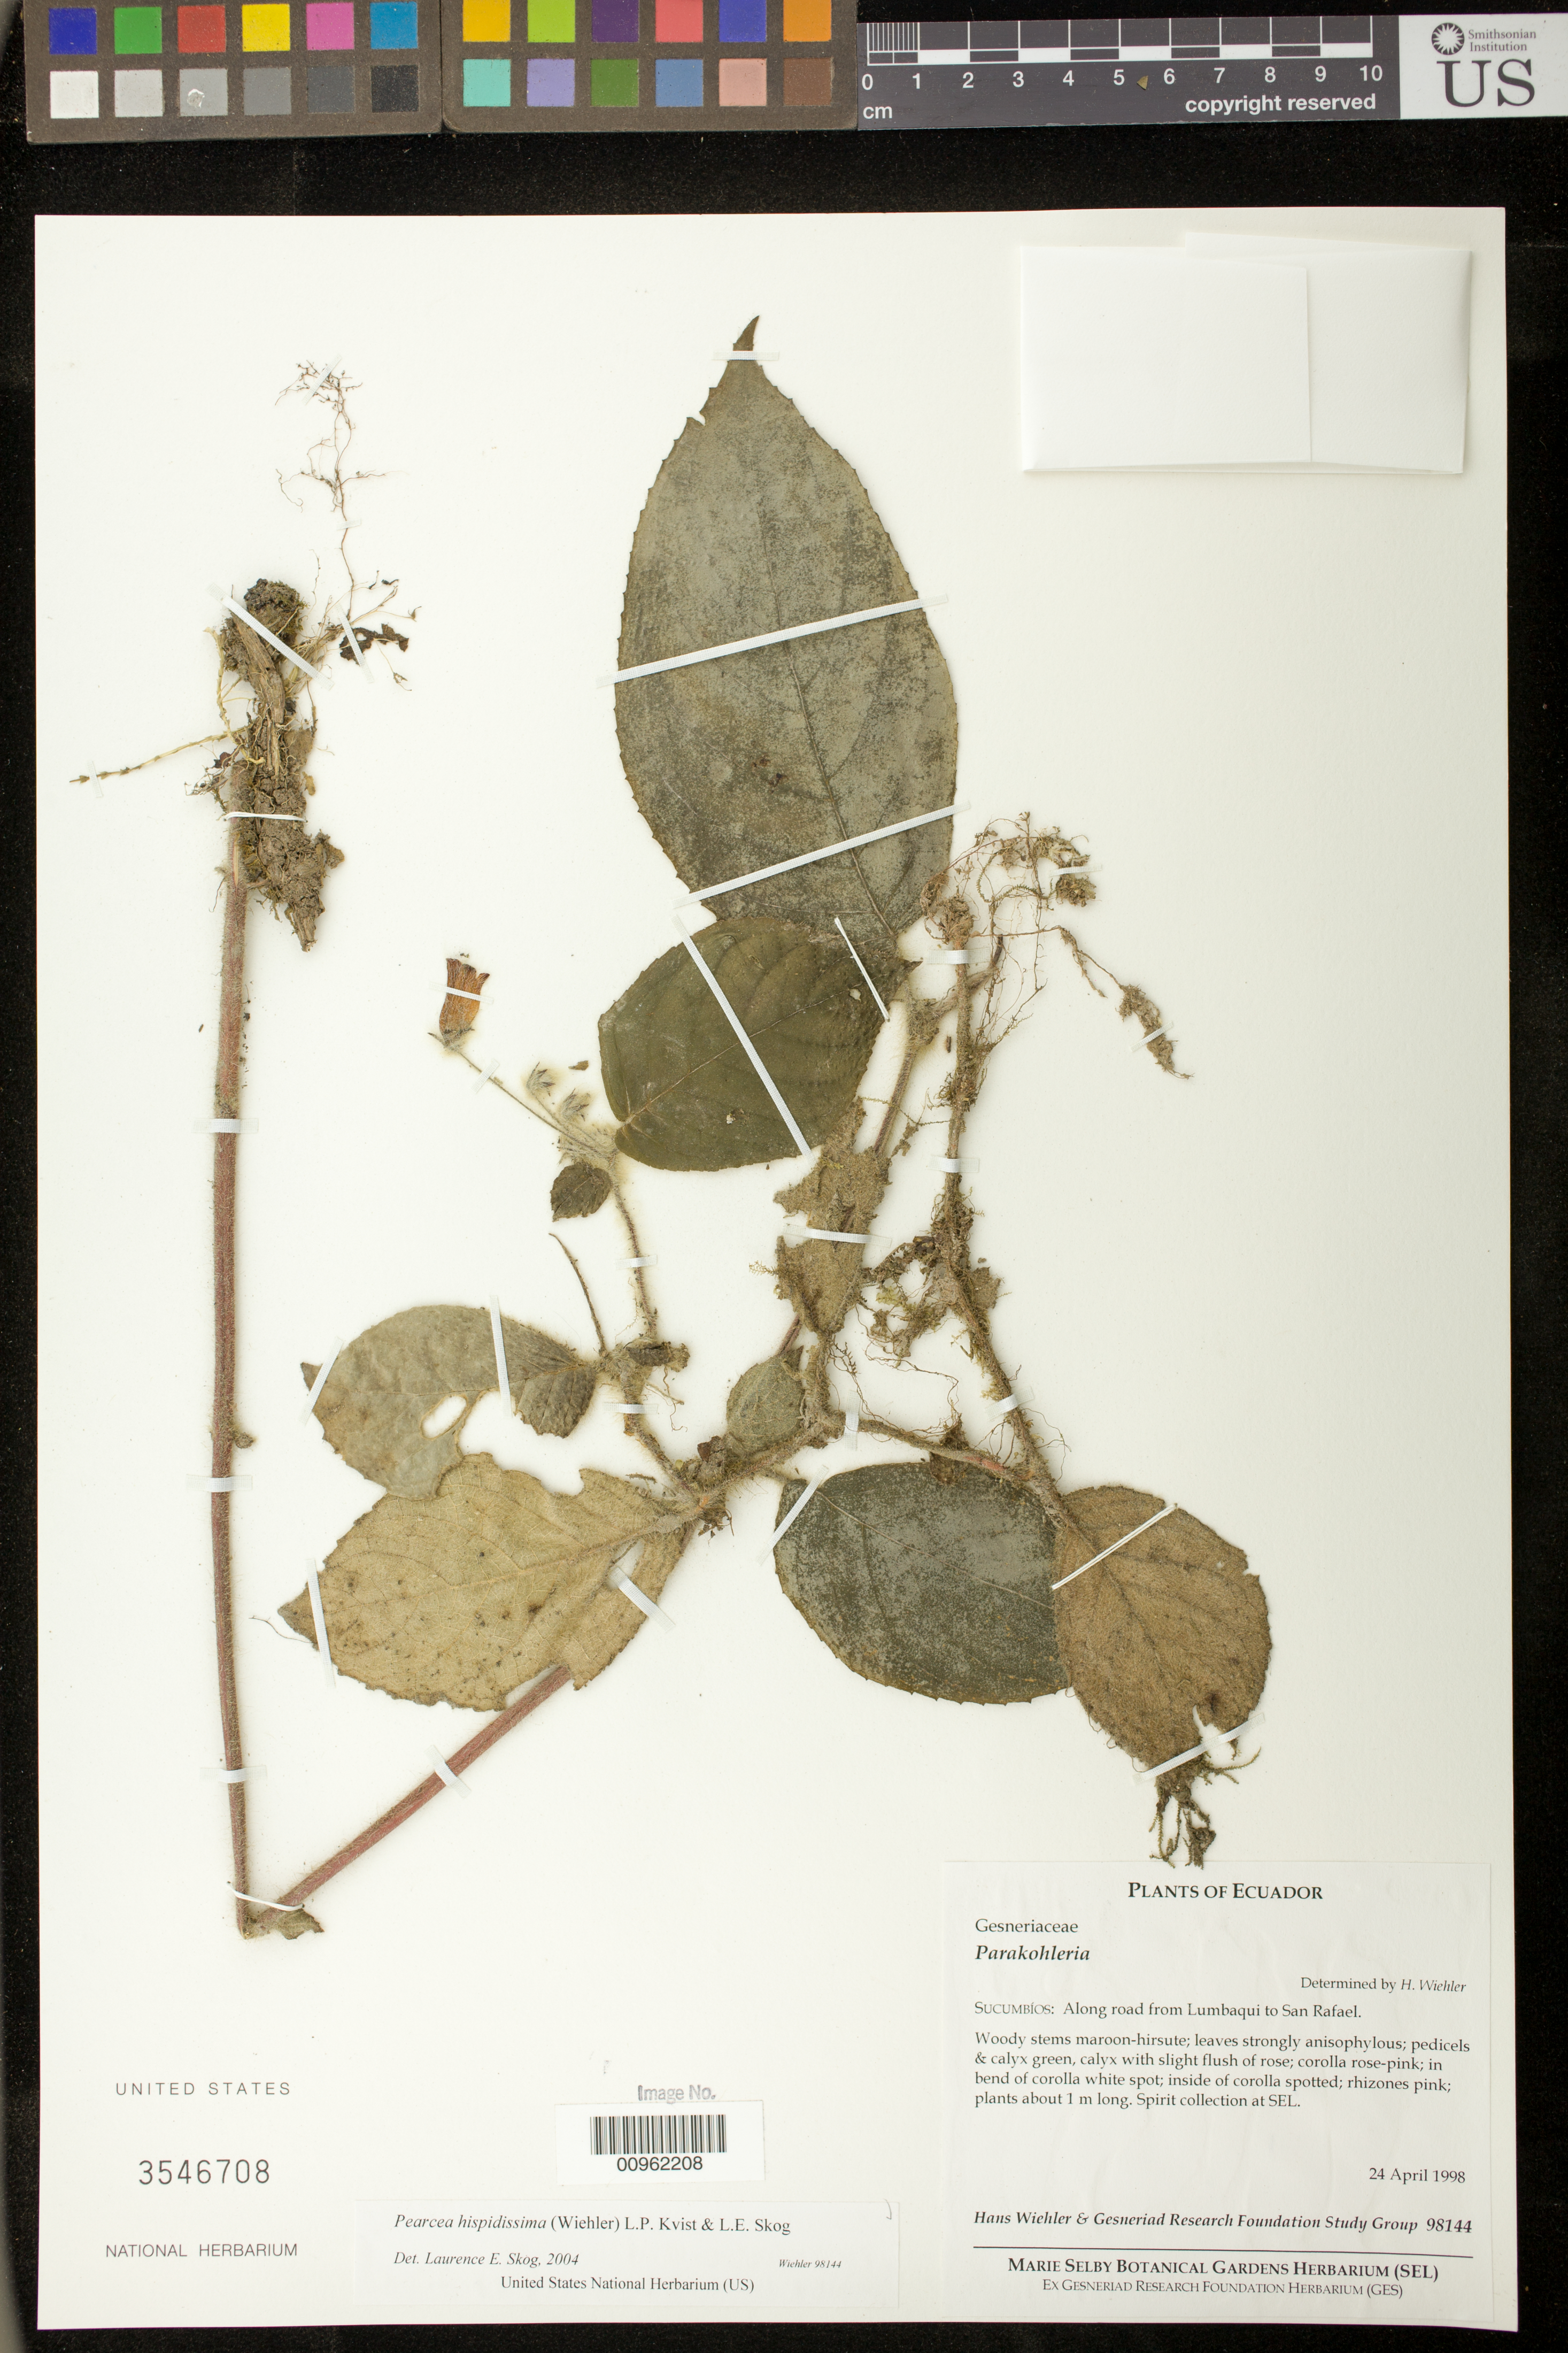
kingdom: Plantae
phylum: Tracheophyta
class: Magnoliopsida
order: Lamiales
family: Gesneriaceae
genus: Pearcea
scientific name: Pearcea hispidissima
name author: (Wiehler) L.P. Kvist & L.E. Skog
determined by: Skog, Laurence E.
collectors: H. J. Wiehler & GRF Study Group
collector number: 98144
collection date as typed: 24 Apr 1998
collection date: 1998-04-24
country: Ecuador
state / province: Sucumbíos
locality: Sucumbíos: along road from Lumbaqui to San Rafael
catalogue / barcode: US 3546708